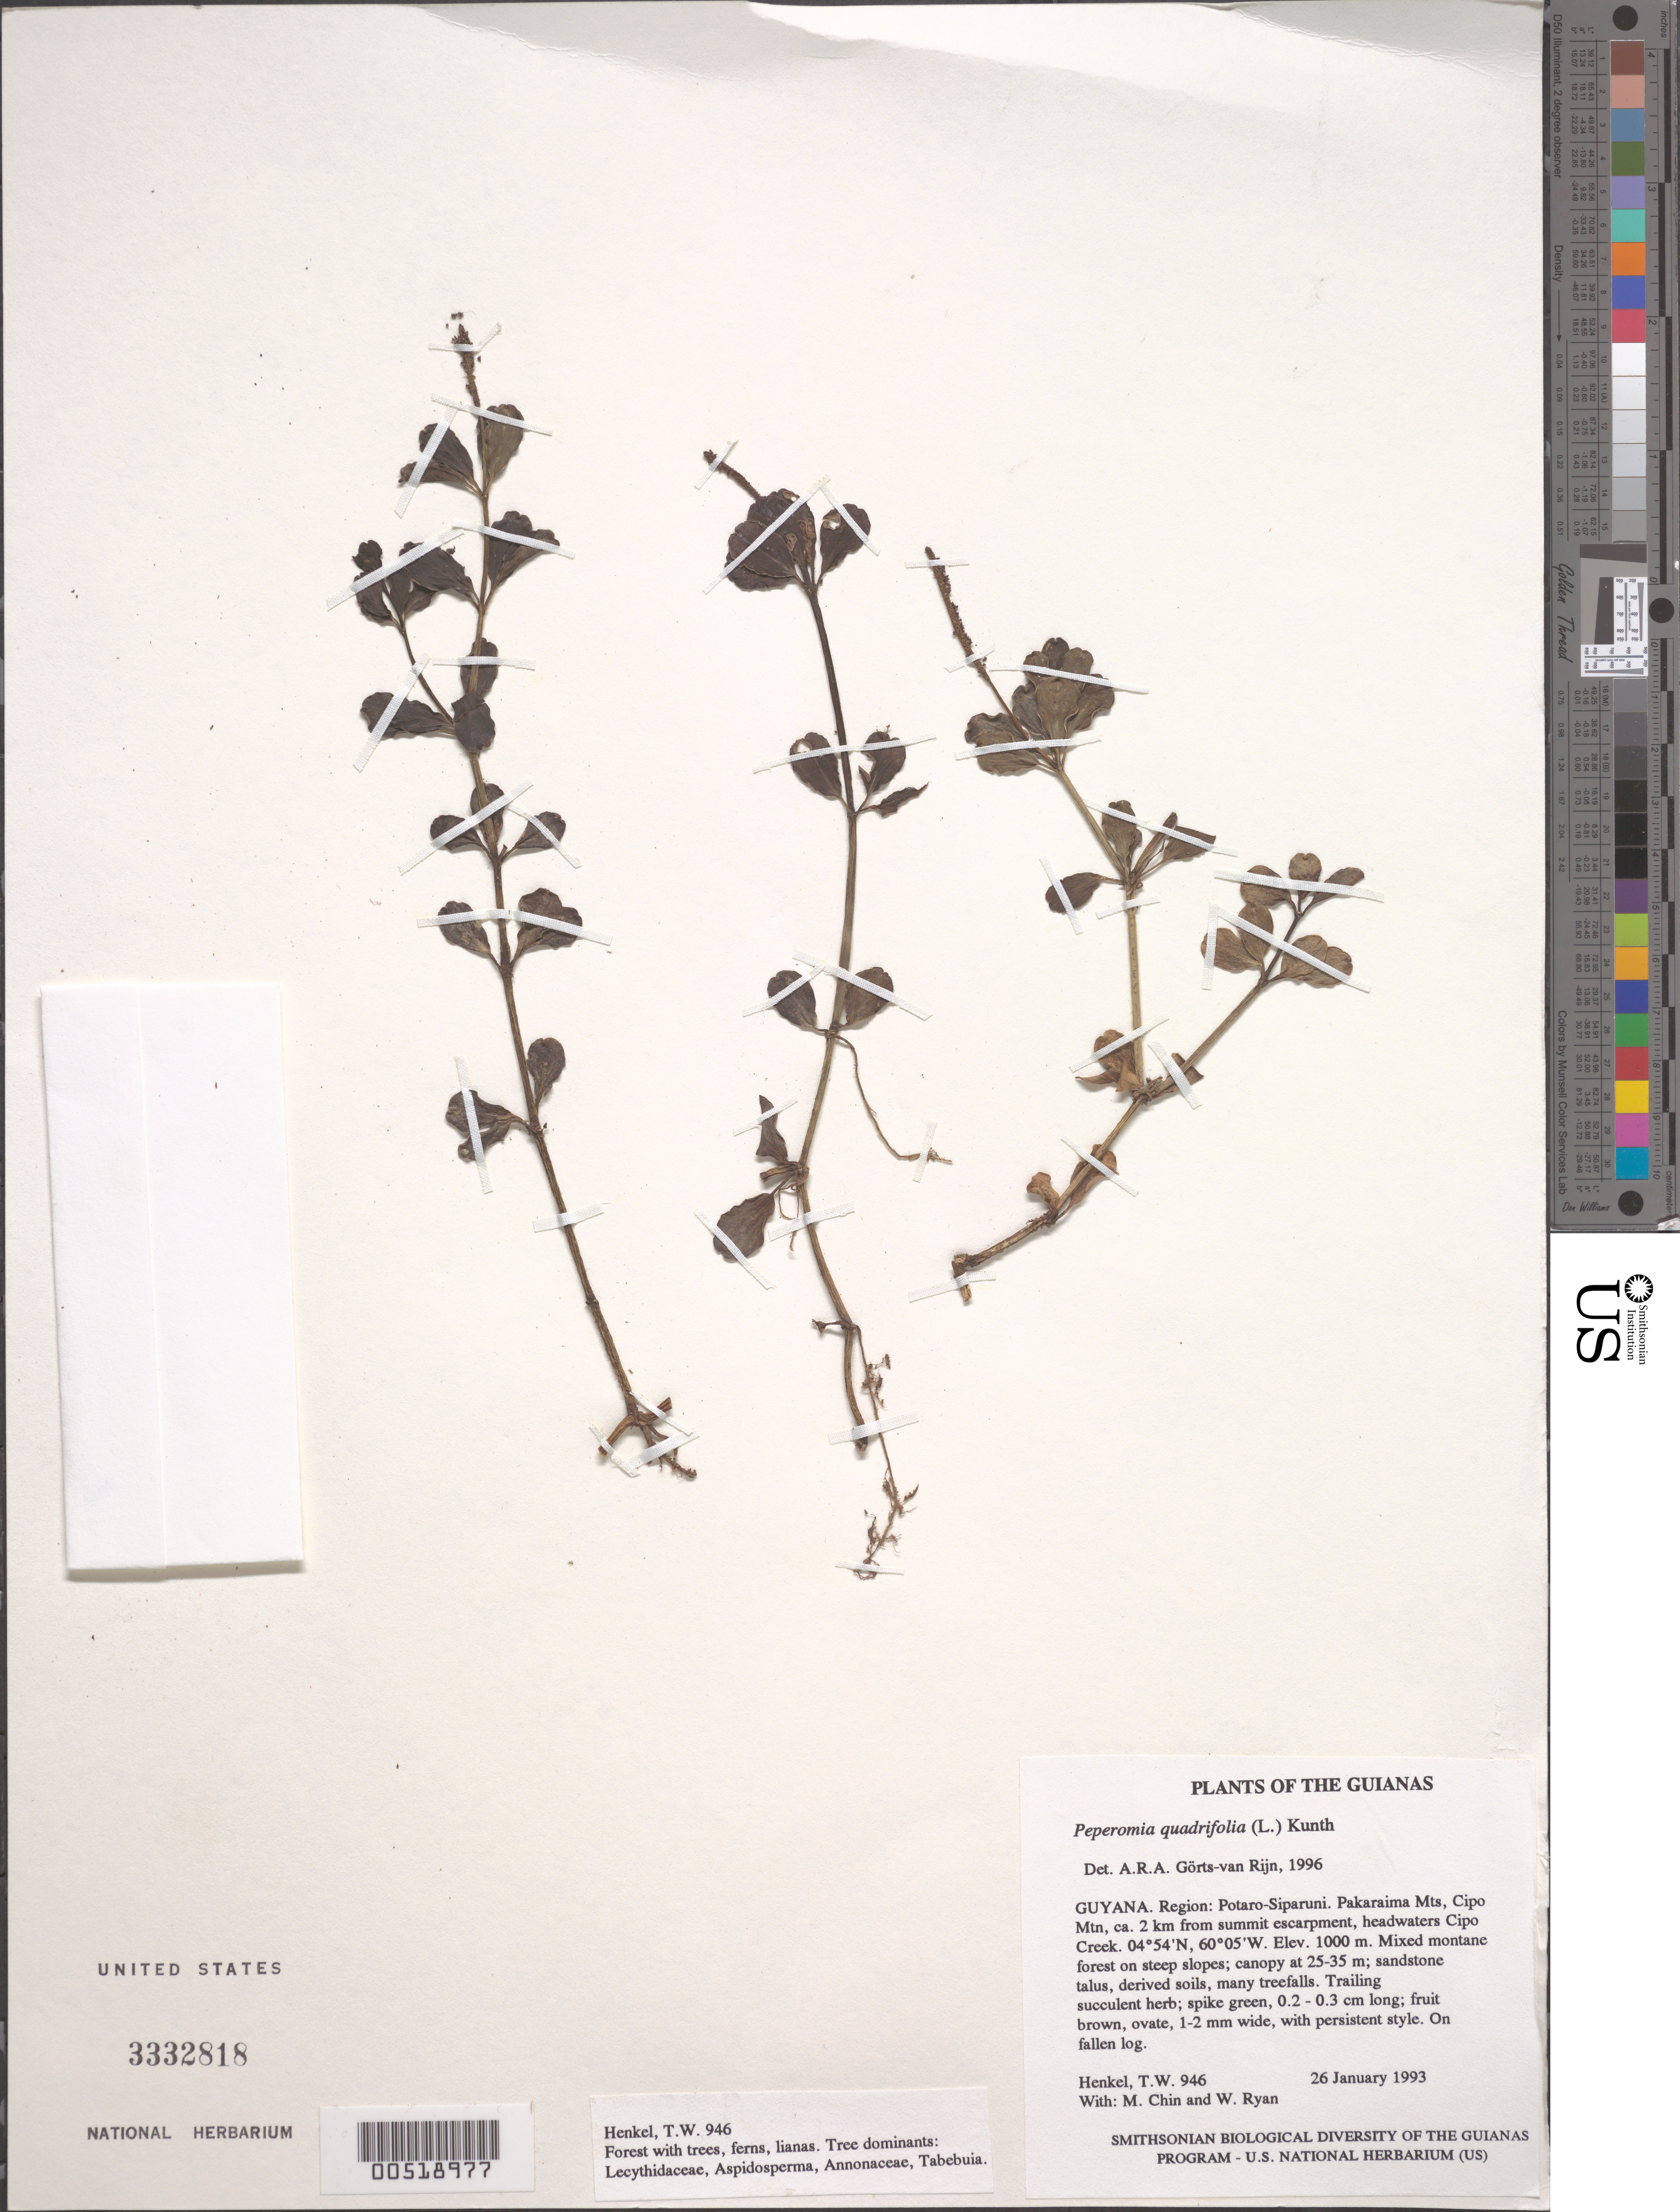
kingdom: Plantae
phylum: Tracheophyta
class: Magnoliopsida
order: Piperales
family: Piperaceae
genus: Peperomia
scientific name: Peperomia quadrifolia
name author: (L.) Kunth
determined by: Görts-van Rijn, A. R. A.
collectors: T. Henkel, M. Chin & W. Ryan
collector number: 946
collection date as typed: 26 January 1993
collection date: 1993-01-26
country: Guyana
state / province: Potaro-Siparuni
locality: Pakaraima Mts, Cipo Mtn, ca. 2 km from summit escarpment, headwaters Cipo Creek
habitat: Mixed montane forest on steep slopes; canopy at 25-35 m; sandstone talus, derived soils, many treefalls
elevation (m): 1000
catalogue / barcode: US 3332818